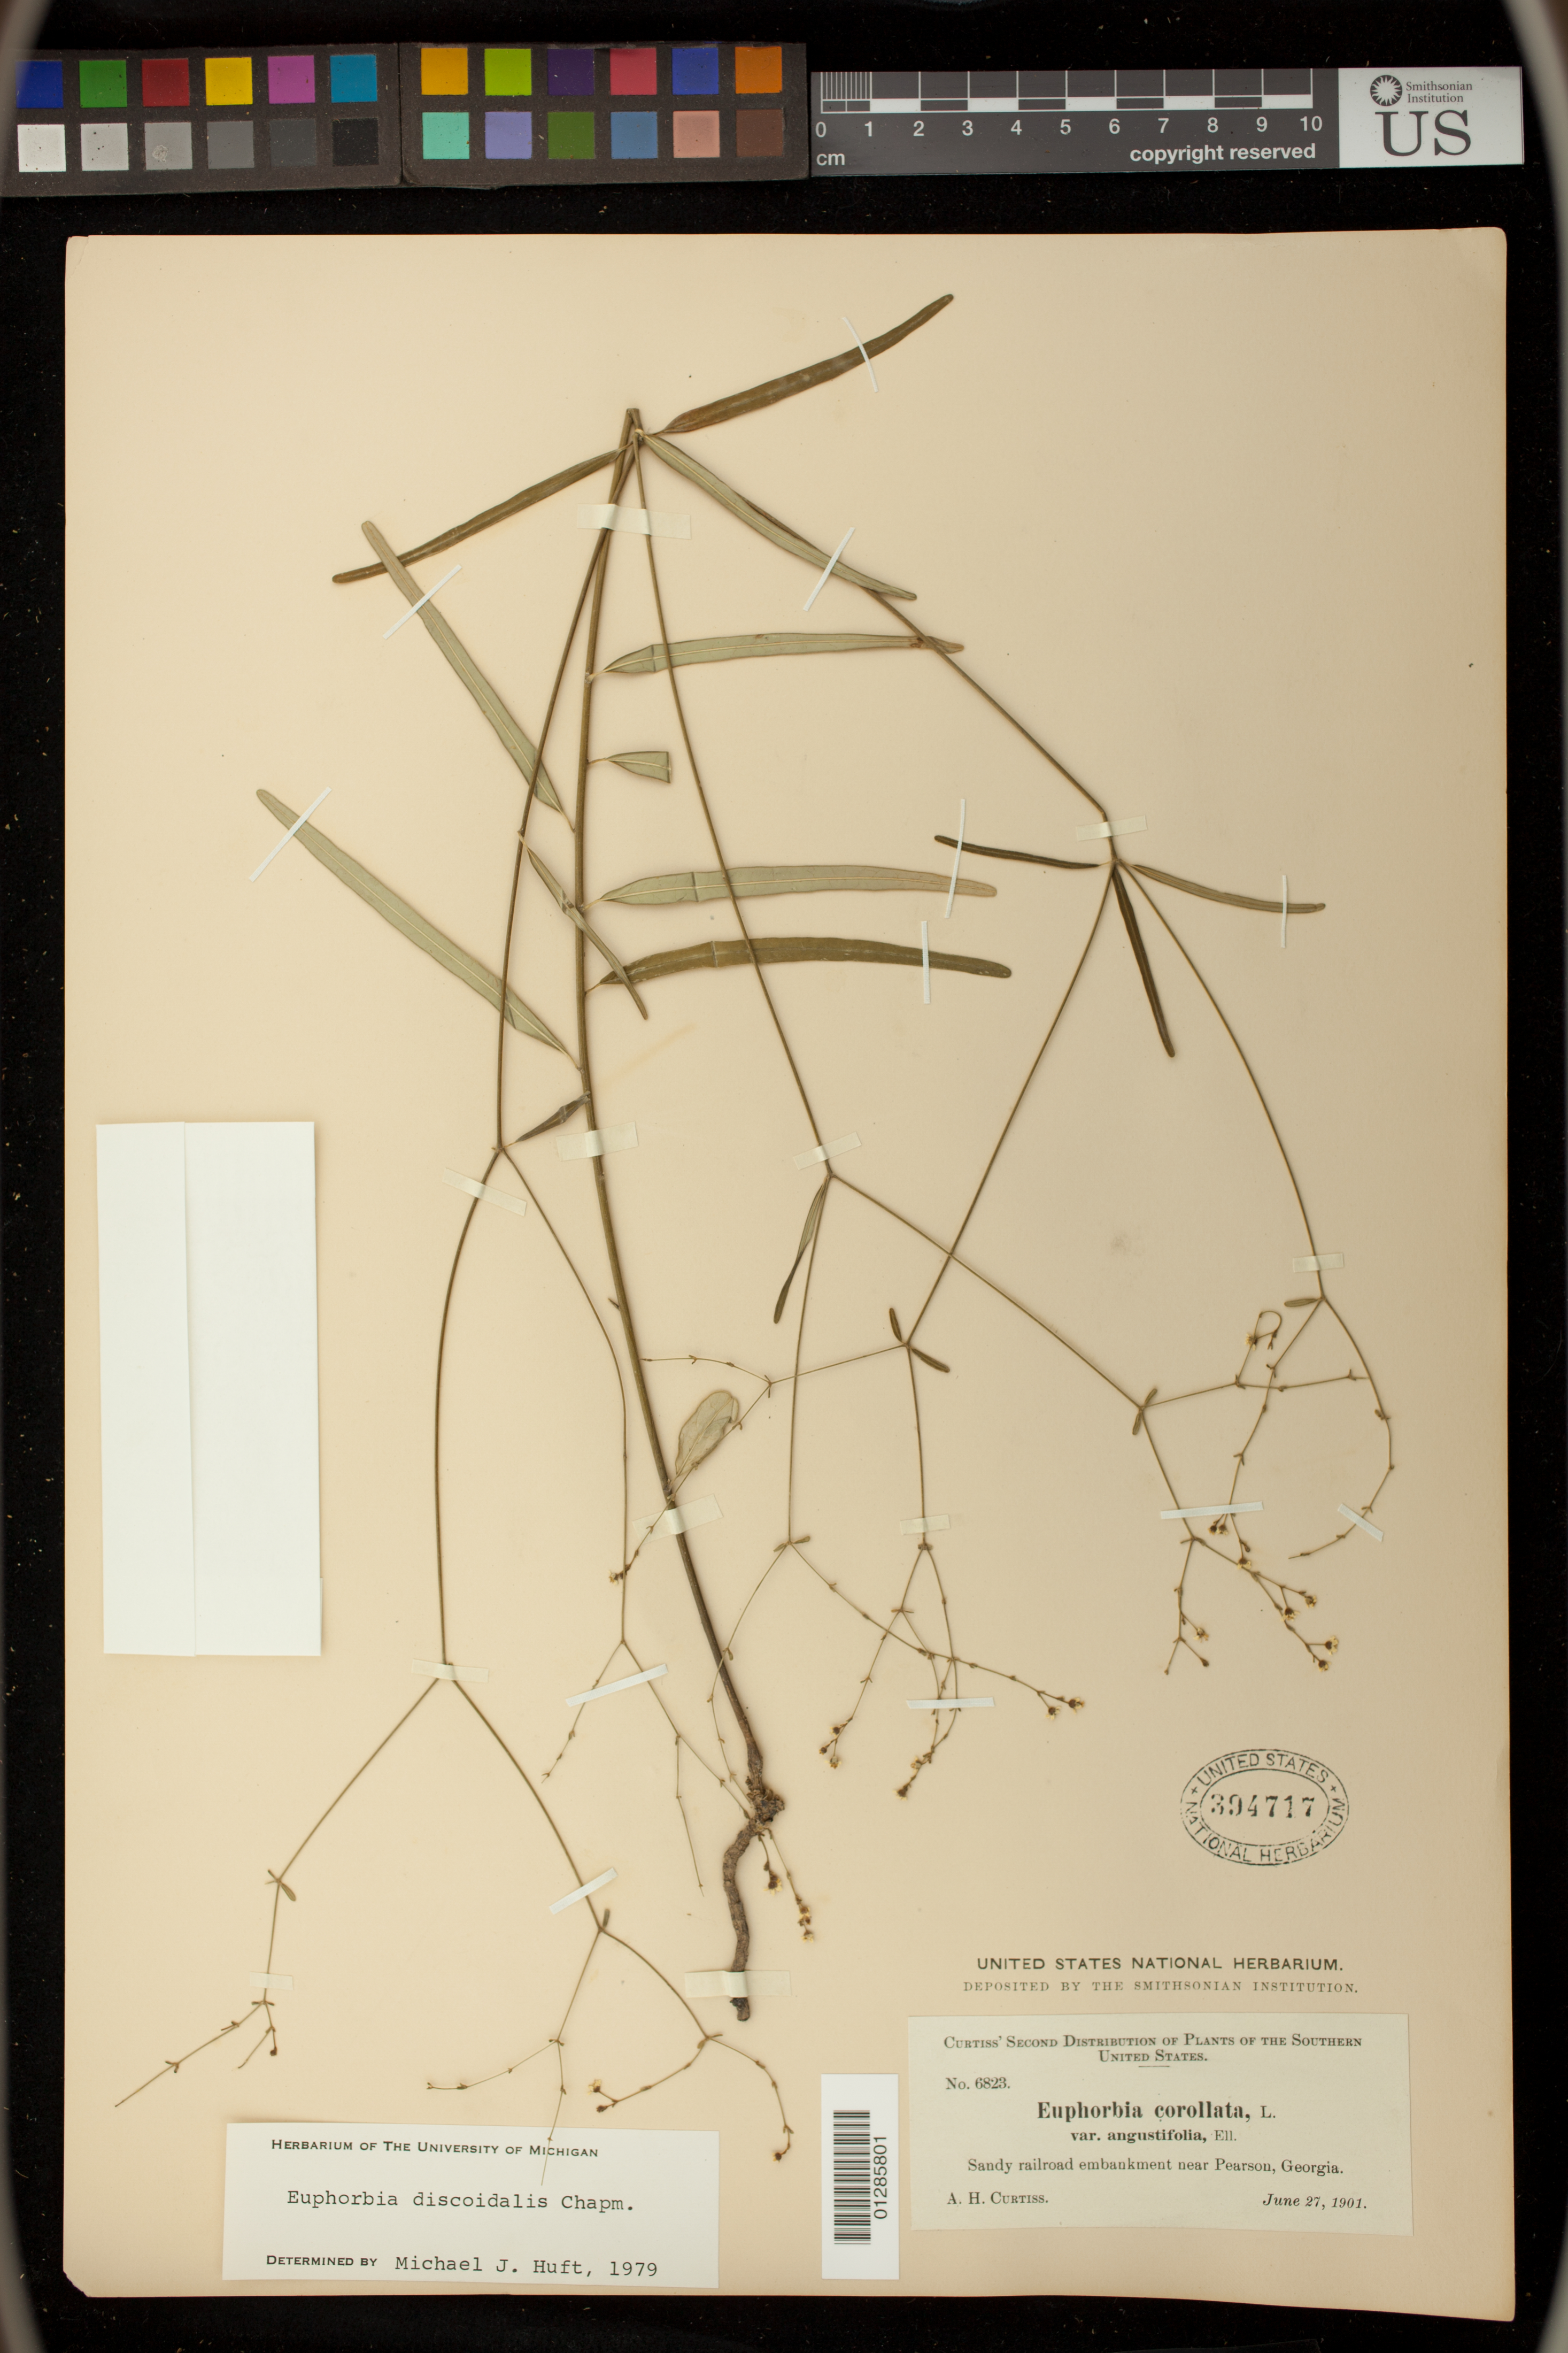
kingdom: Plantae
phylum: Tracheophyta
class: Magnoliopsida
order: Malpighiales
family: Euphorbiaceae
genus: Euphorbia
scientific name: Euphorbia discoidalis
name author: Chapm.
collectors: A. H. Curtiss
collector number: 6823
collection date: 1901-06-27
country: United States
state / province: Georgia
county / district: Atkinson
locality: railroad embankment near Pearson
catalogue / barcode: US 394717